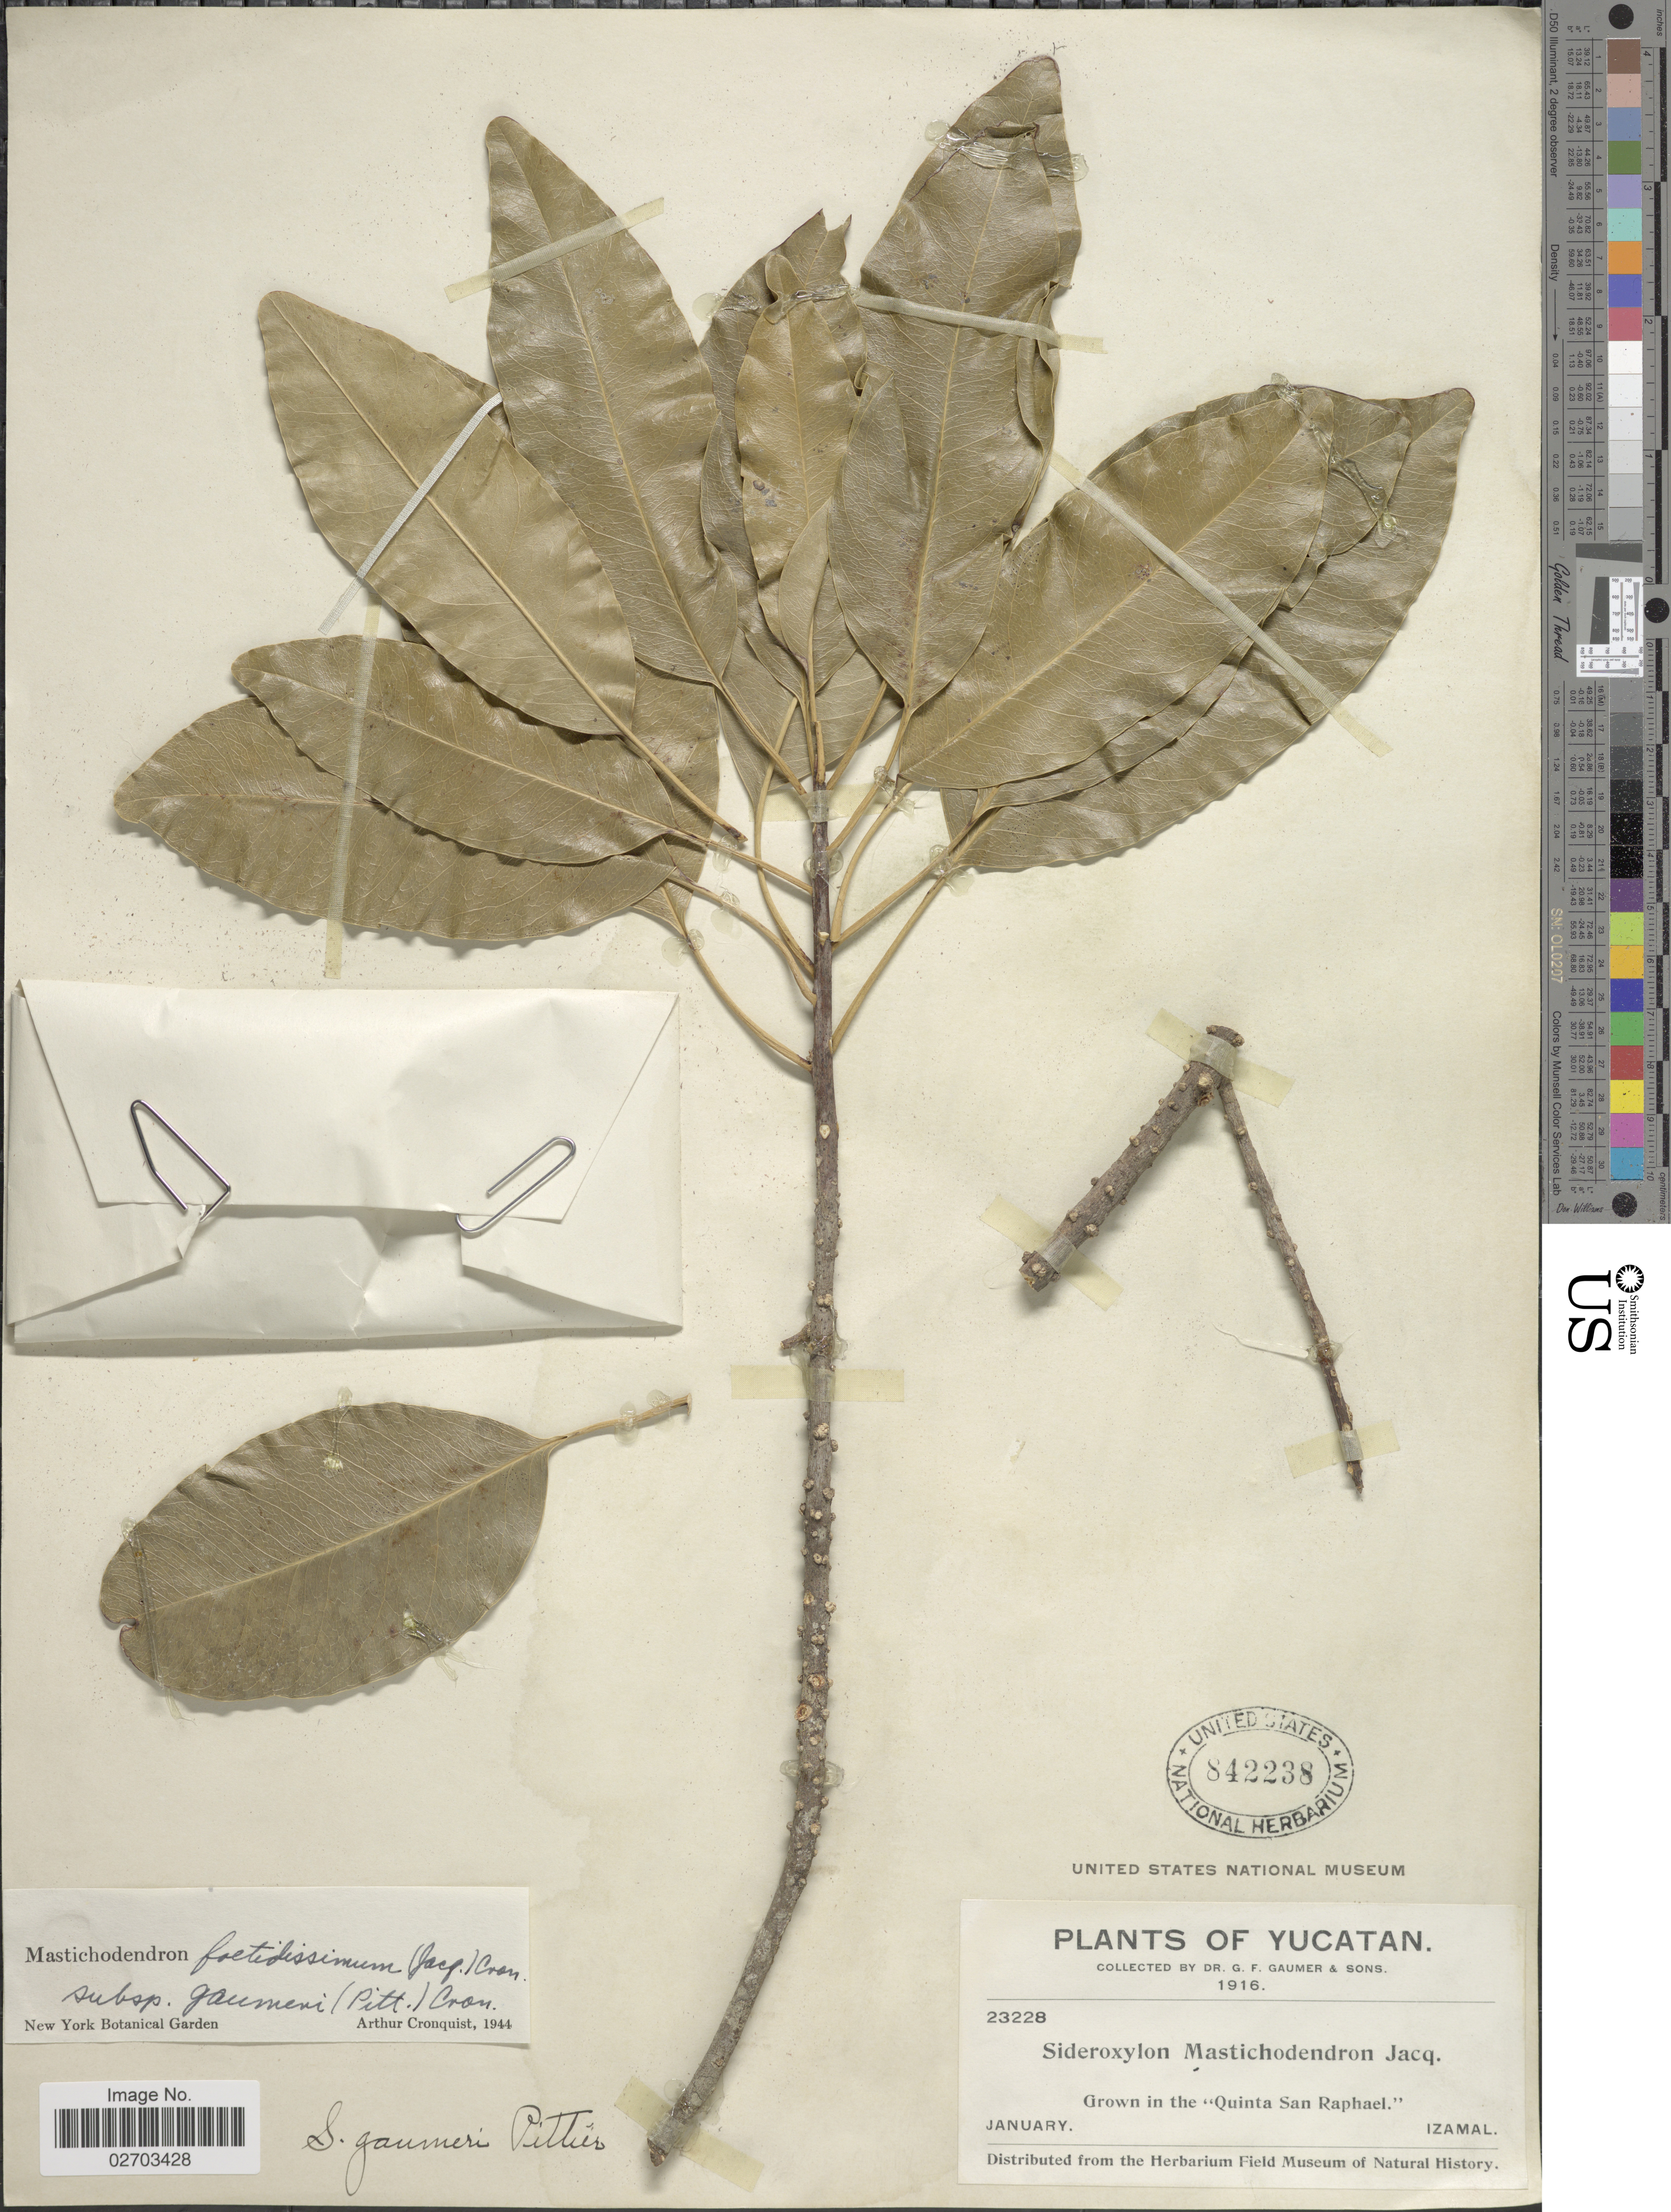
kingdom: Plantae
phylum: Tracheophyta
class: Magnoliopsida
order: Ericales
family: Sapotaceae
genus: Sideroxylon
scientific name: Sideroxylon foetidissimum subsp. gaumeri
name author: (Pittier) T.D. Penn.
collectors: G. F. Gaumer & et al.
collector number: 23228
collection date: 1916-01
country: Mexico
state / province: Yucatán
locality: Grown in the "Quinta San Raphael", Izamal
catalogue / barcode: US 842238